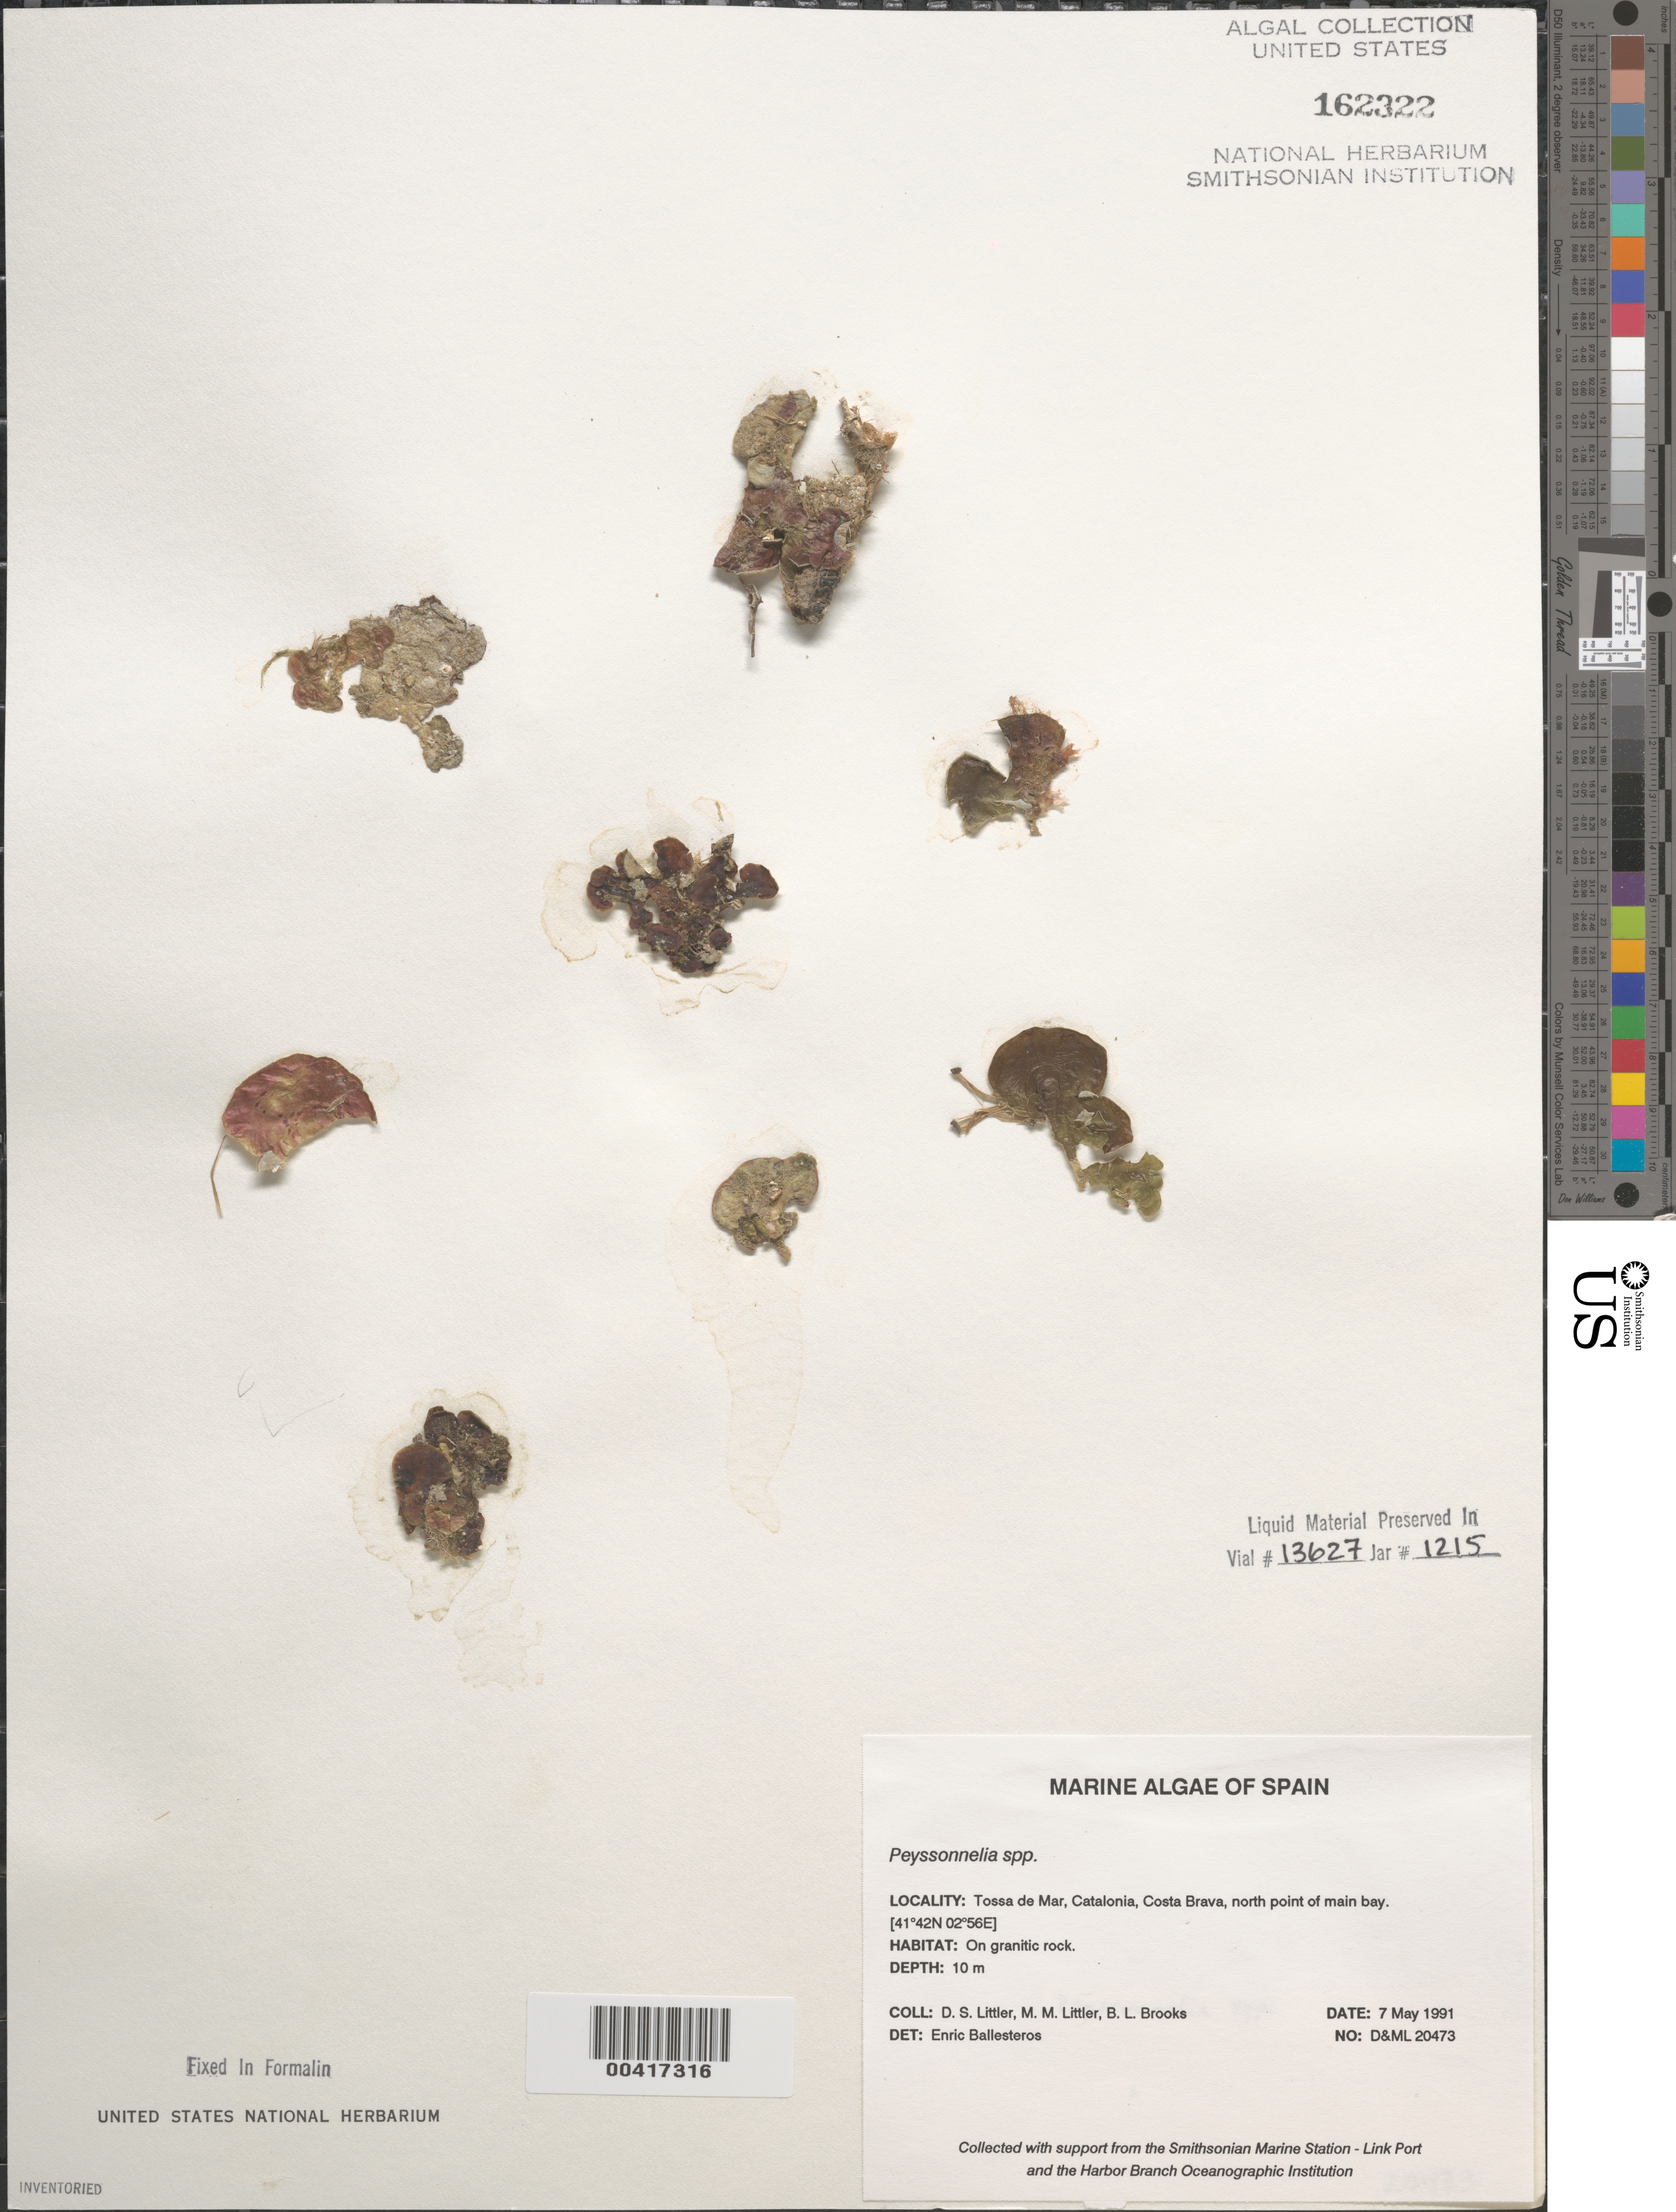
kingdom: Plantae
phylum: Rhodophyta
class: Florideophyceae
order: Peyssonneliales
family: Peyssonneliaceae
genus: Peyssonnelia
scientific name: Peyssonnelia sp.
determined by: Ballesteros, E.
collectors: B. Brooks, D. S. Littler & M. M. Littler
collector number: D&ML 20473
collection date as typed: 07 May 1991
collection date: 1991-05-07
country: Spain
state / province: Catalunya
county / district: Girona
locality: Tossa de Mar, Costa Brava, Catalonia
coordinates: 41 42N, 02 56E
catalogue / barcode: US 162322